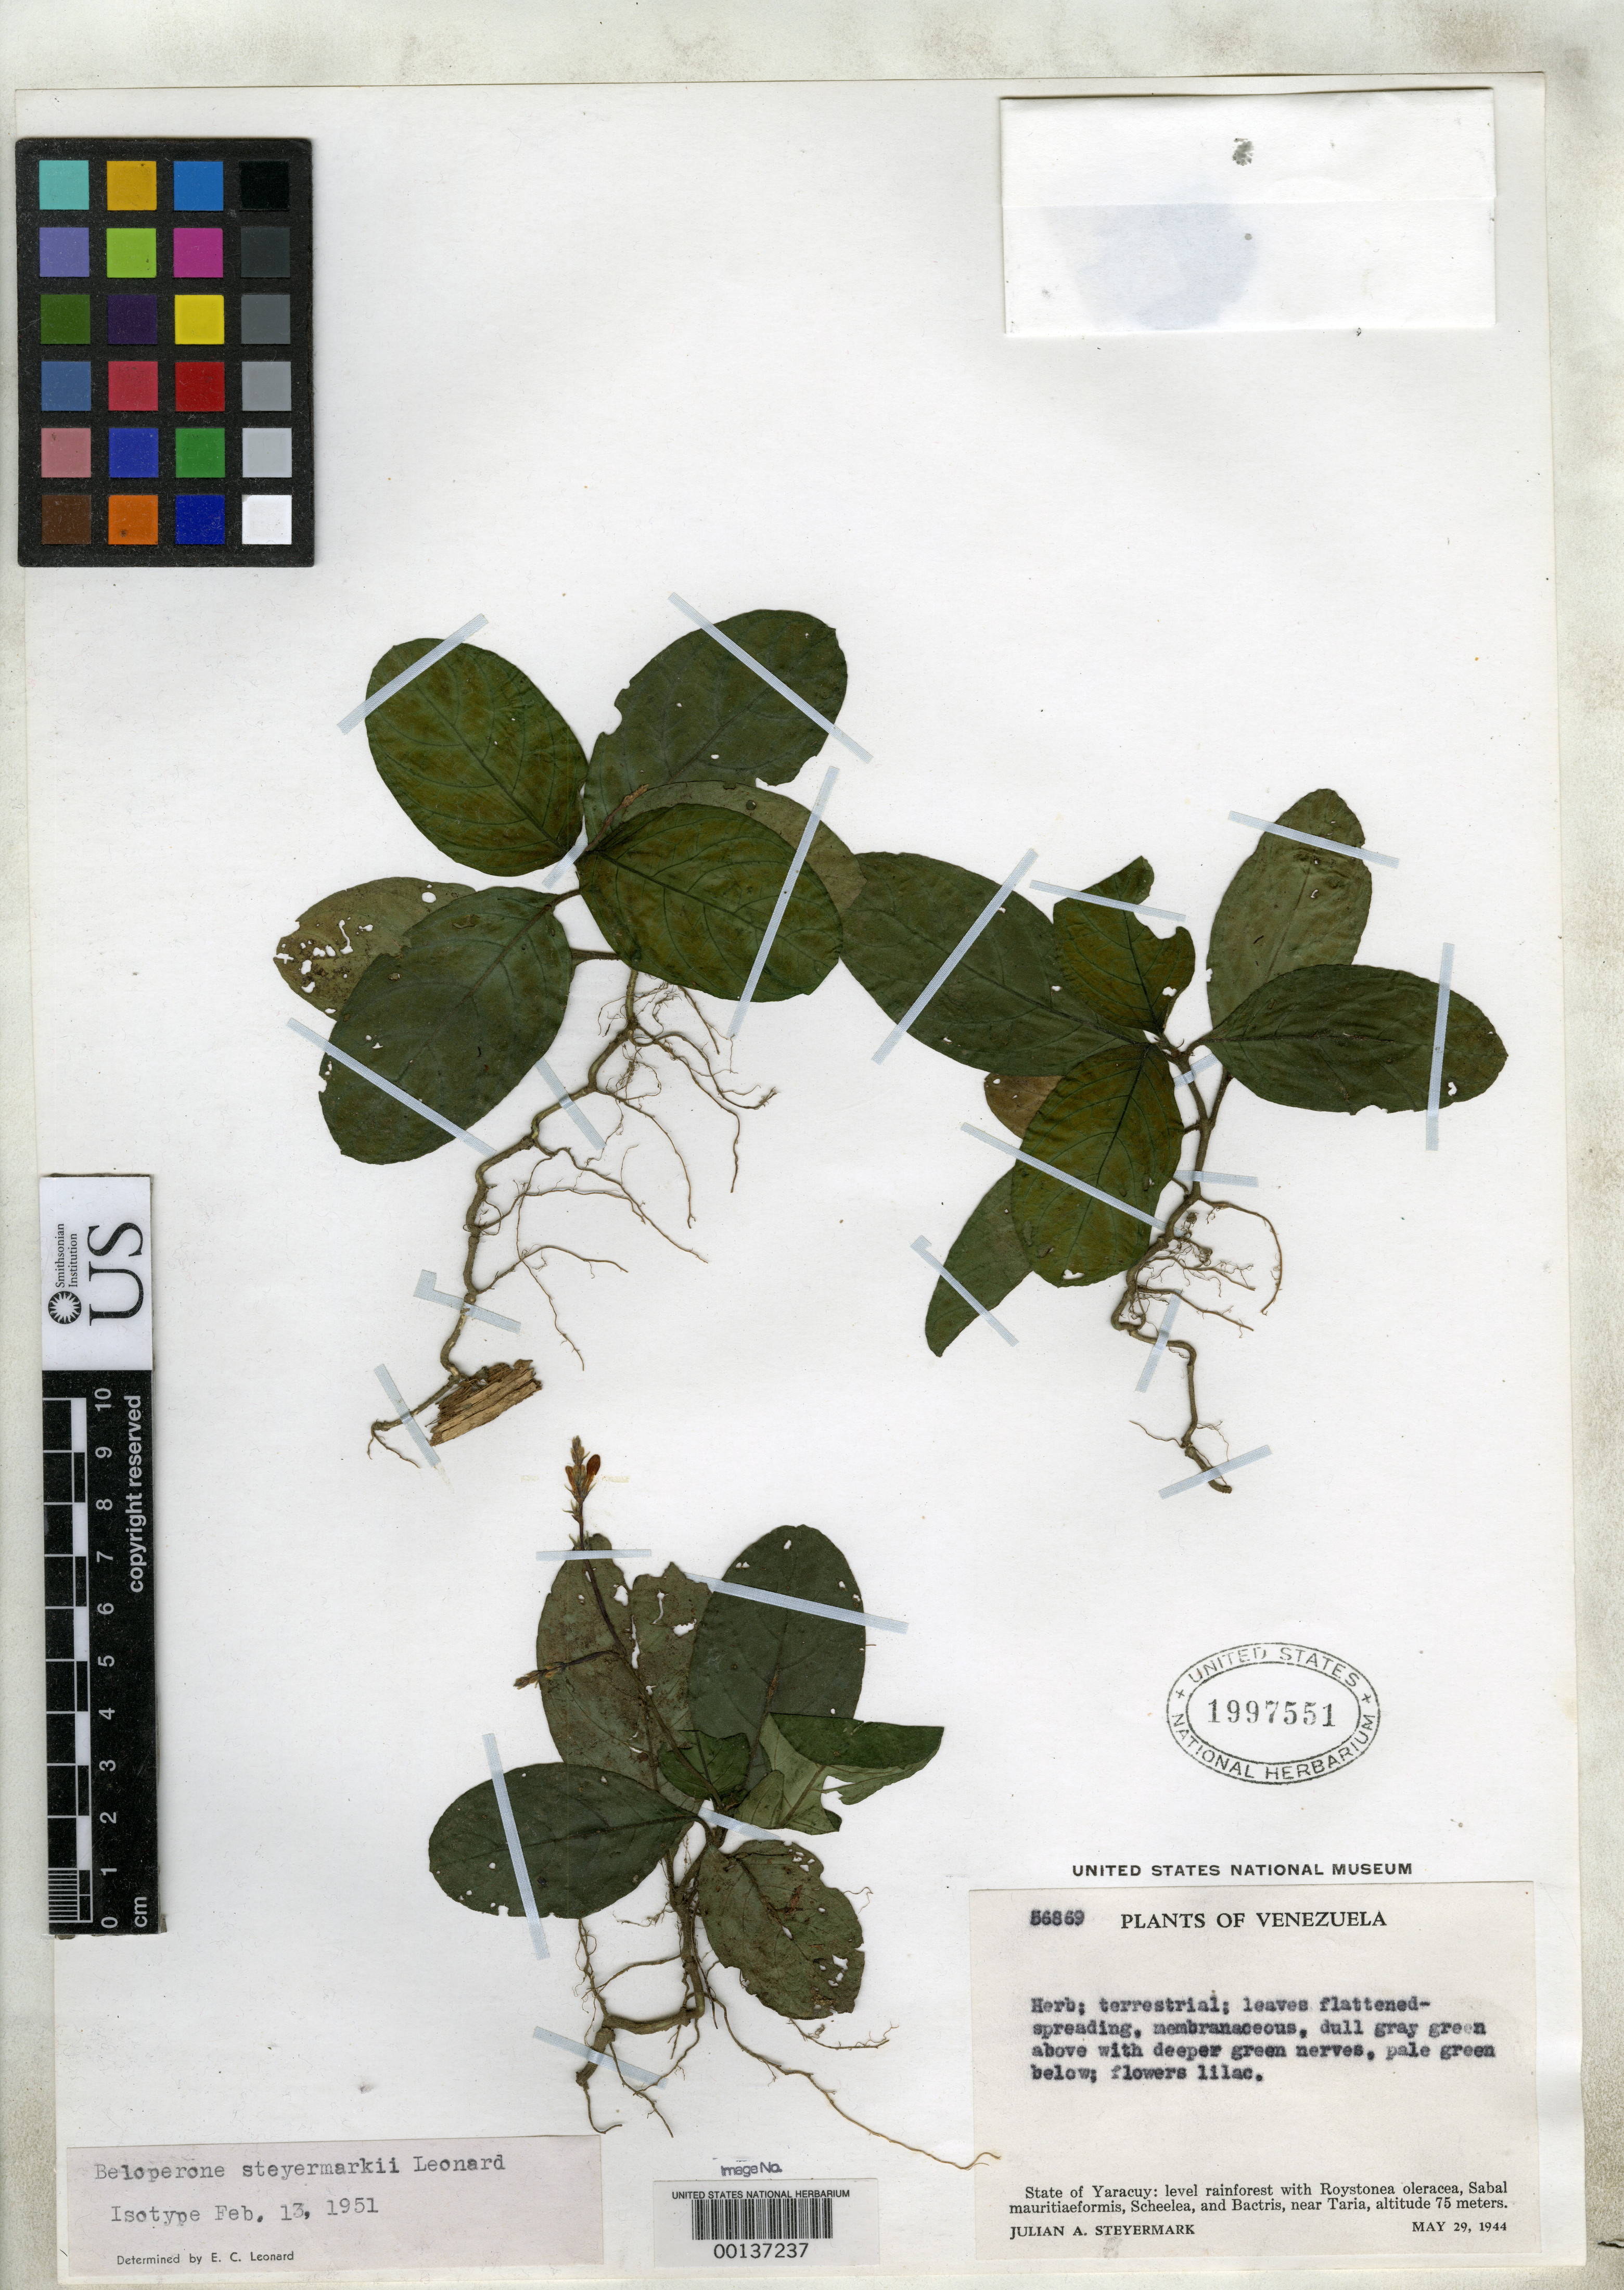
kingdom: Plantae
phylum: Tracheophyta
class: Magnoliopsida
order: Lamiales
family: Acanthaceae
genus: Beloperone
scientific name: Beloperone steyermarkii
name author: Leonard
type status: Isotype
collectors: J. Steyermark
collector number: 56869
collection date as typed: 29 May 1944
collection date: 1944-05-29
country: Venezuela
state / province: Yaracuy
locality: Taria.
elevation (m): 75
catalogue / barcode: US 1997551